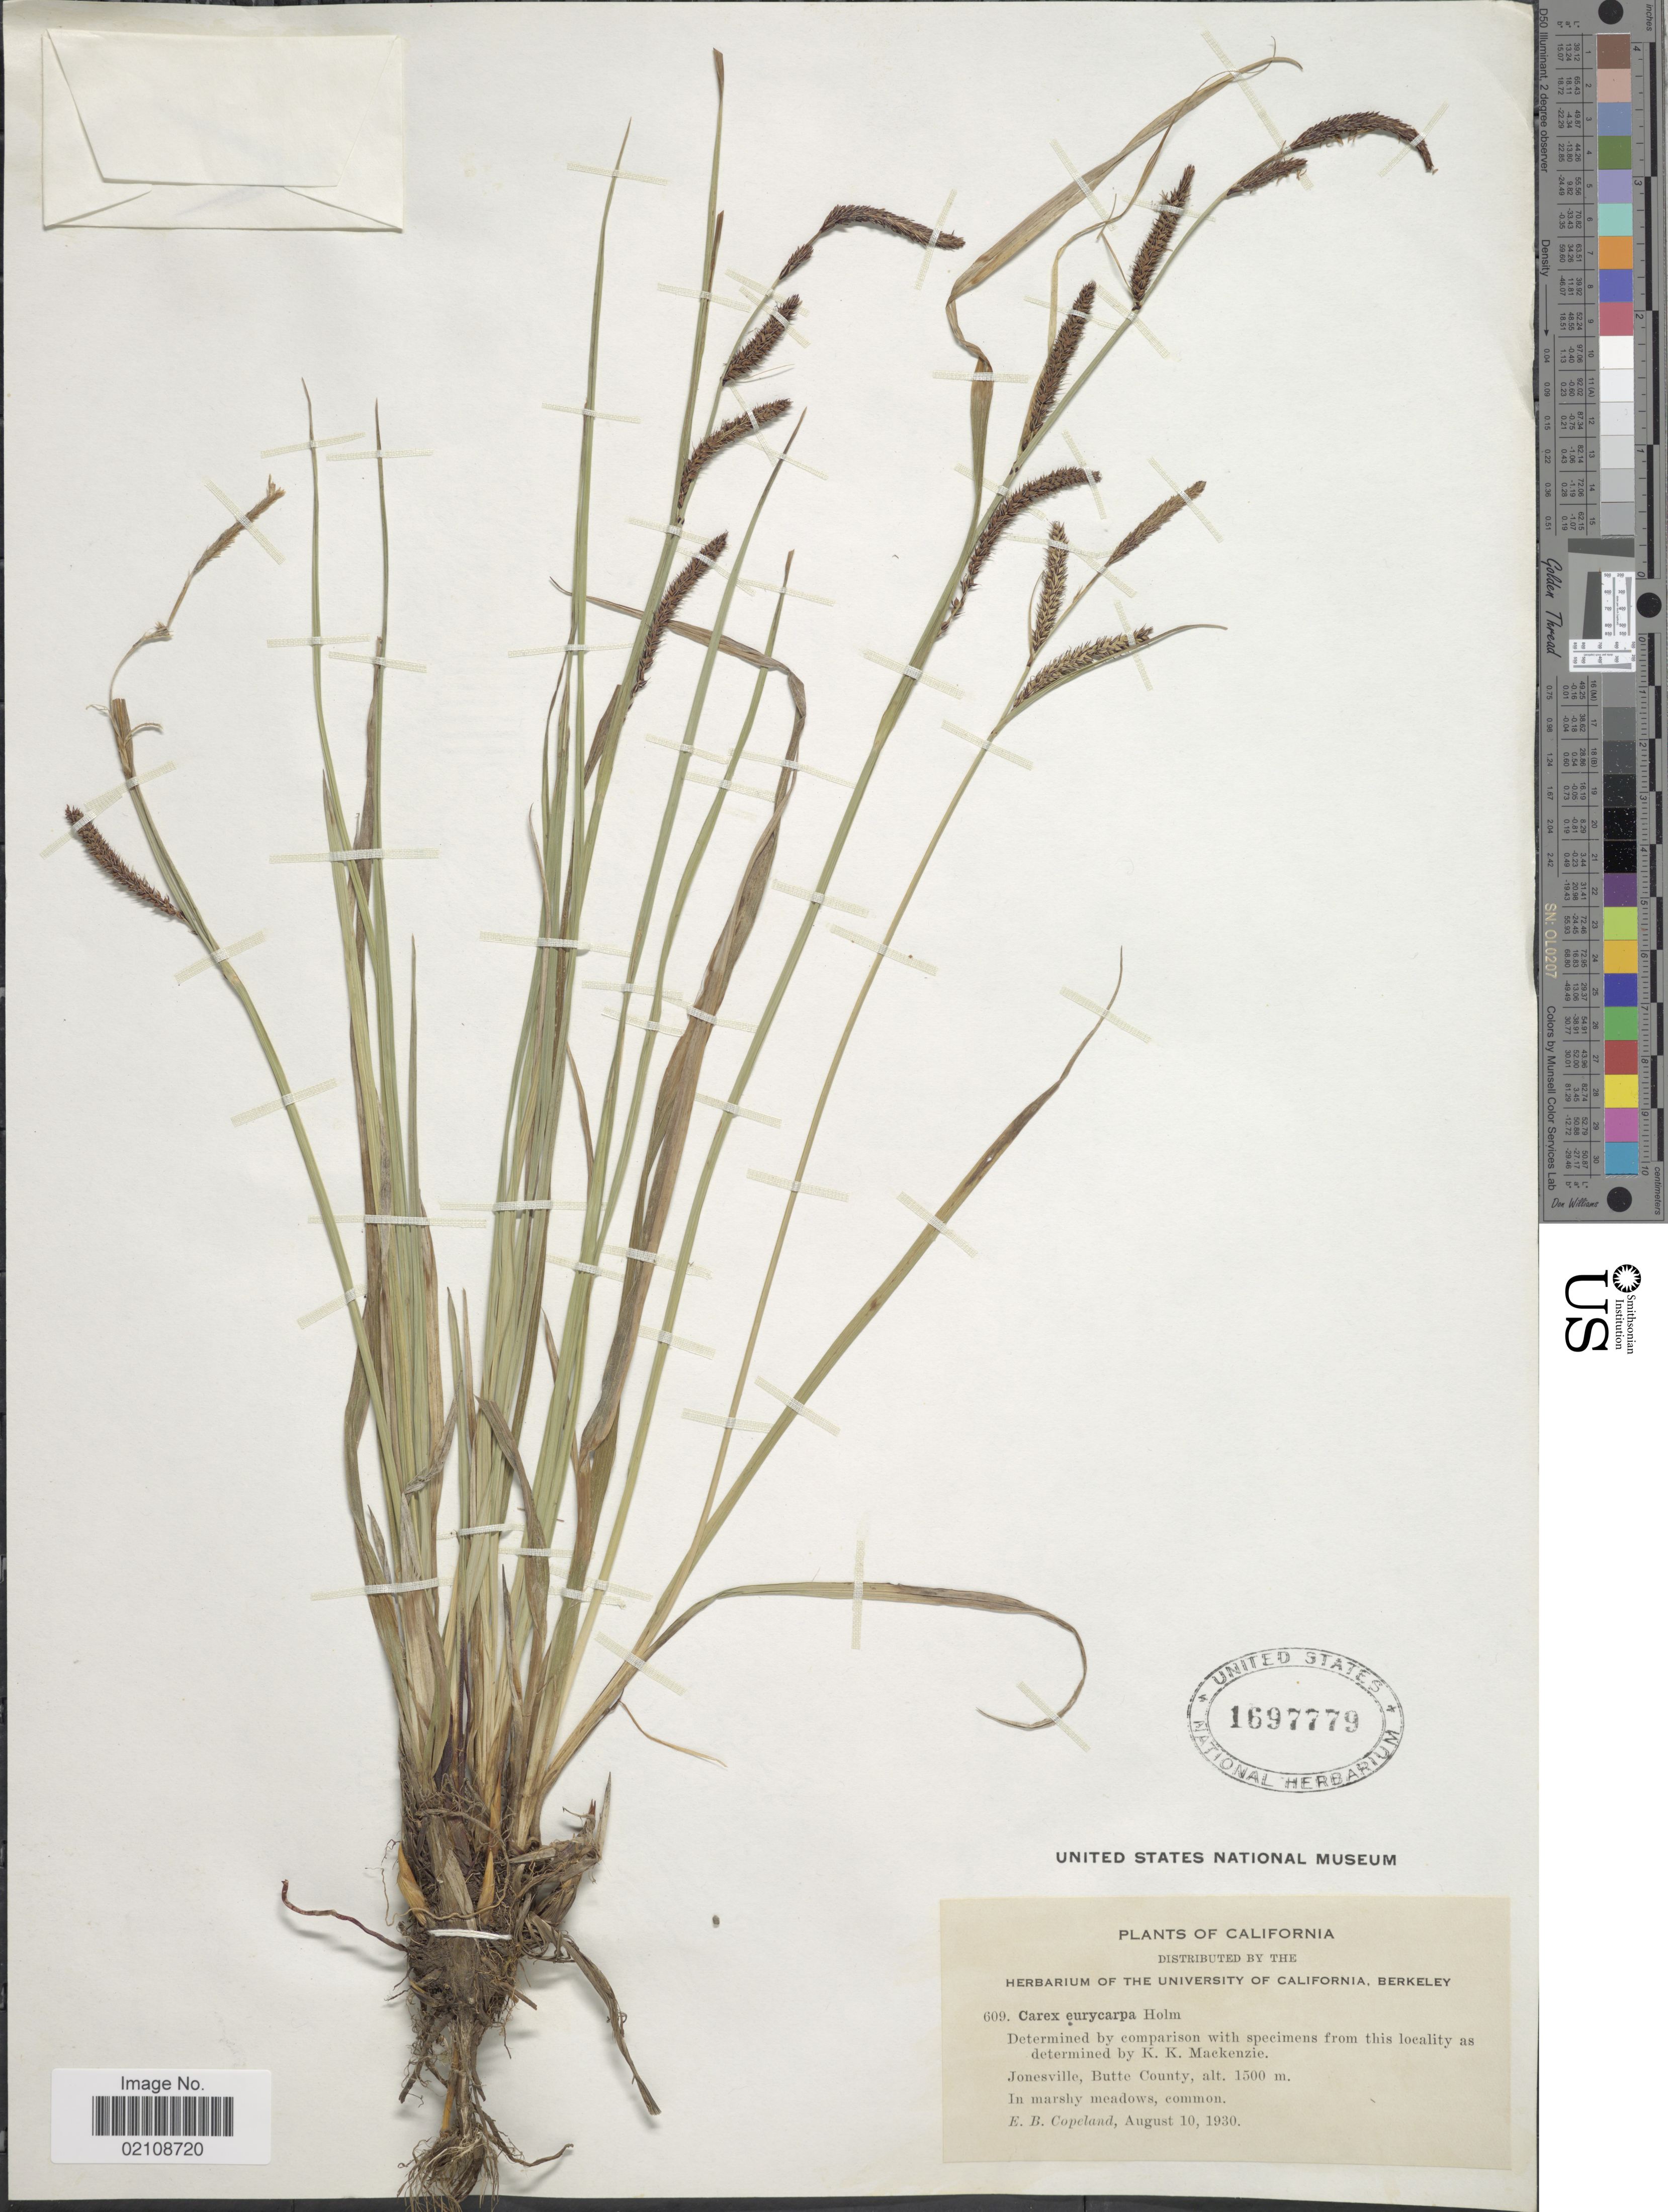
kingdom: Plantae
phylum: Tracheophyta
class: Liliopsida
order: Poales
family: Cyperaceae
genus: Carex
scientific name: Carex angustata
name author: Boott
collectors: E. B. Copeland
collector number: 609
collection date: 1930-08-10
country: United States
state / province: California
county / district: Butte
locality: Jonesville, Butte County, in marshy meadows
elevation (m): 1500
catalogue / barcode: US 1697779